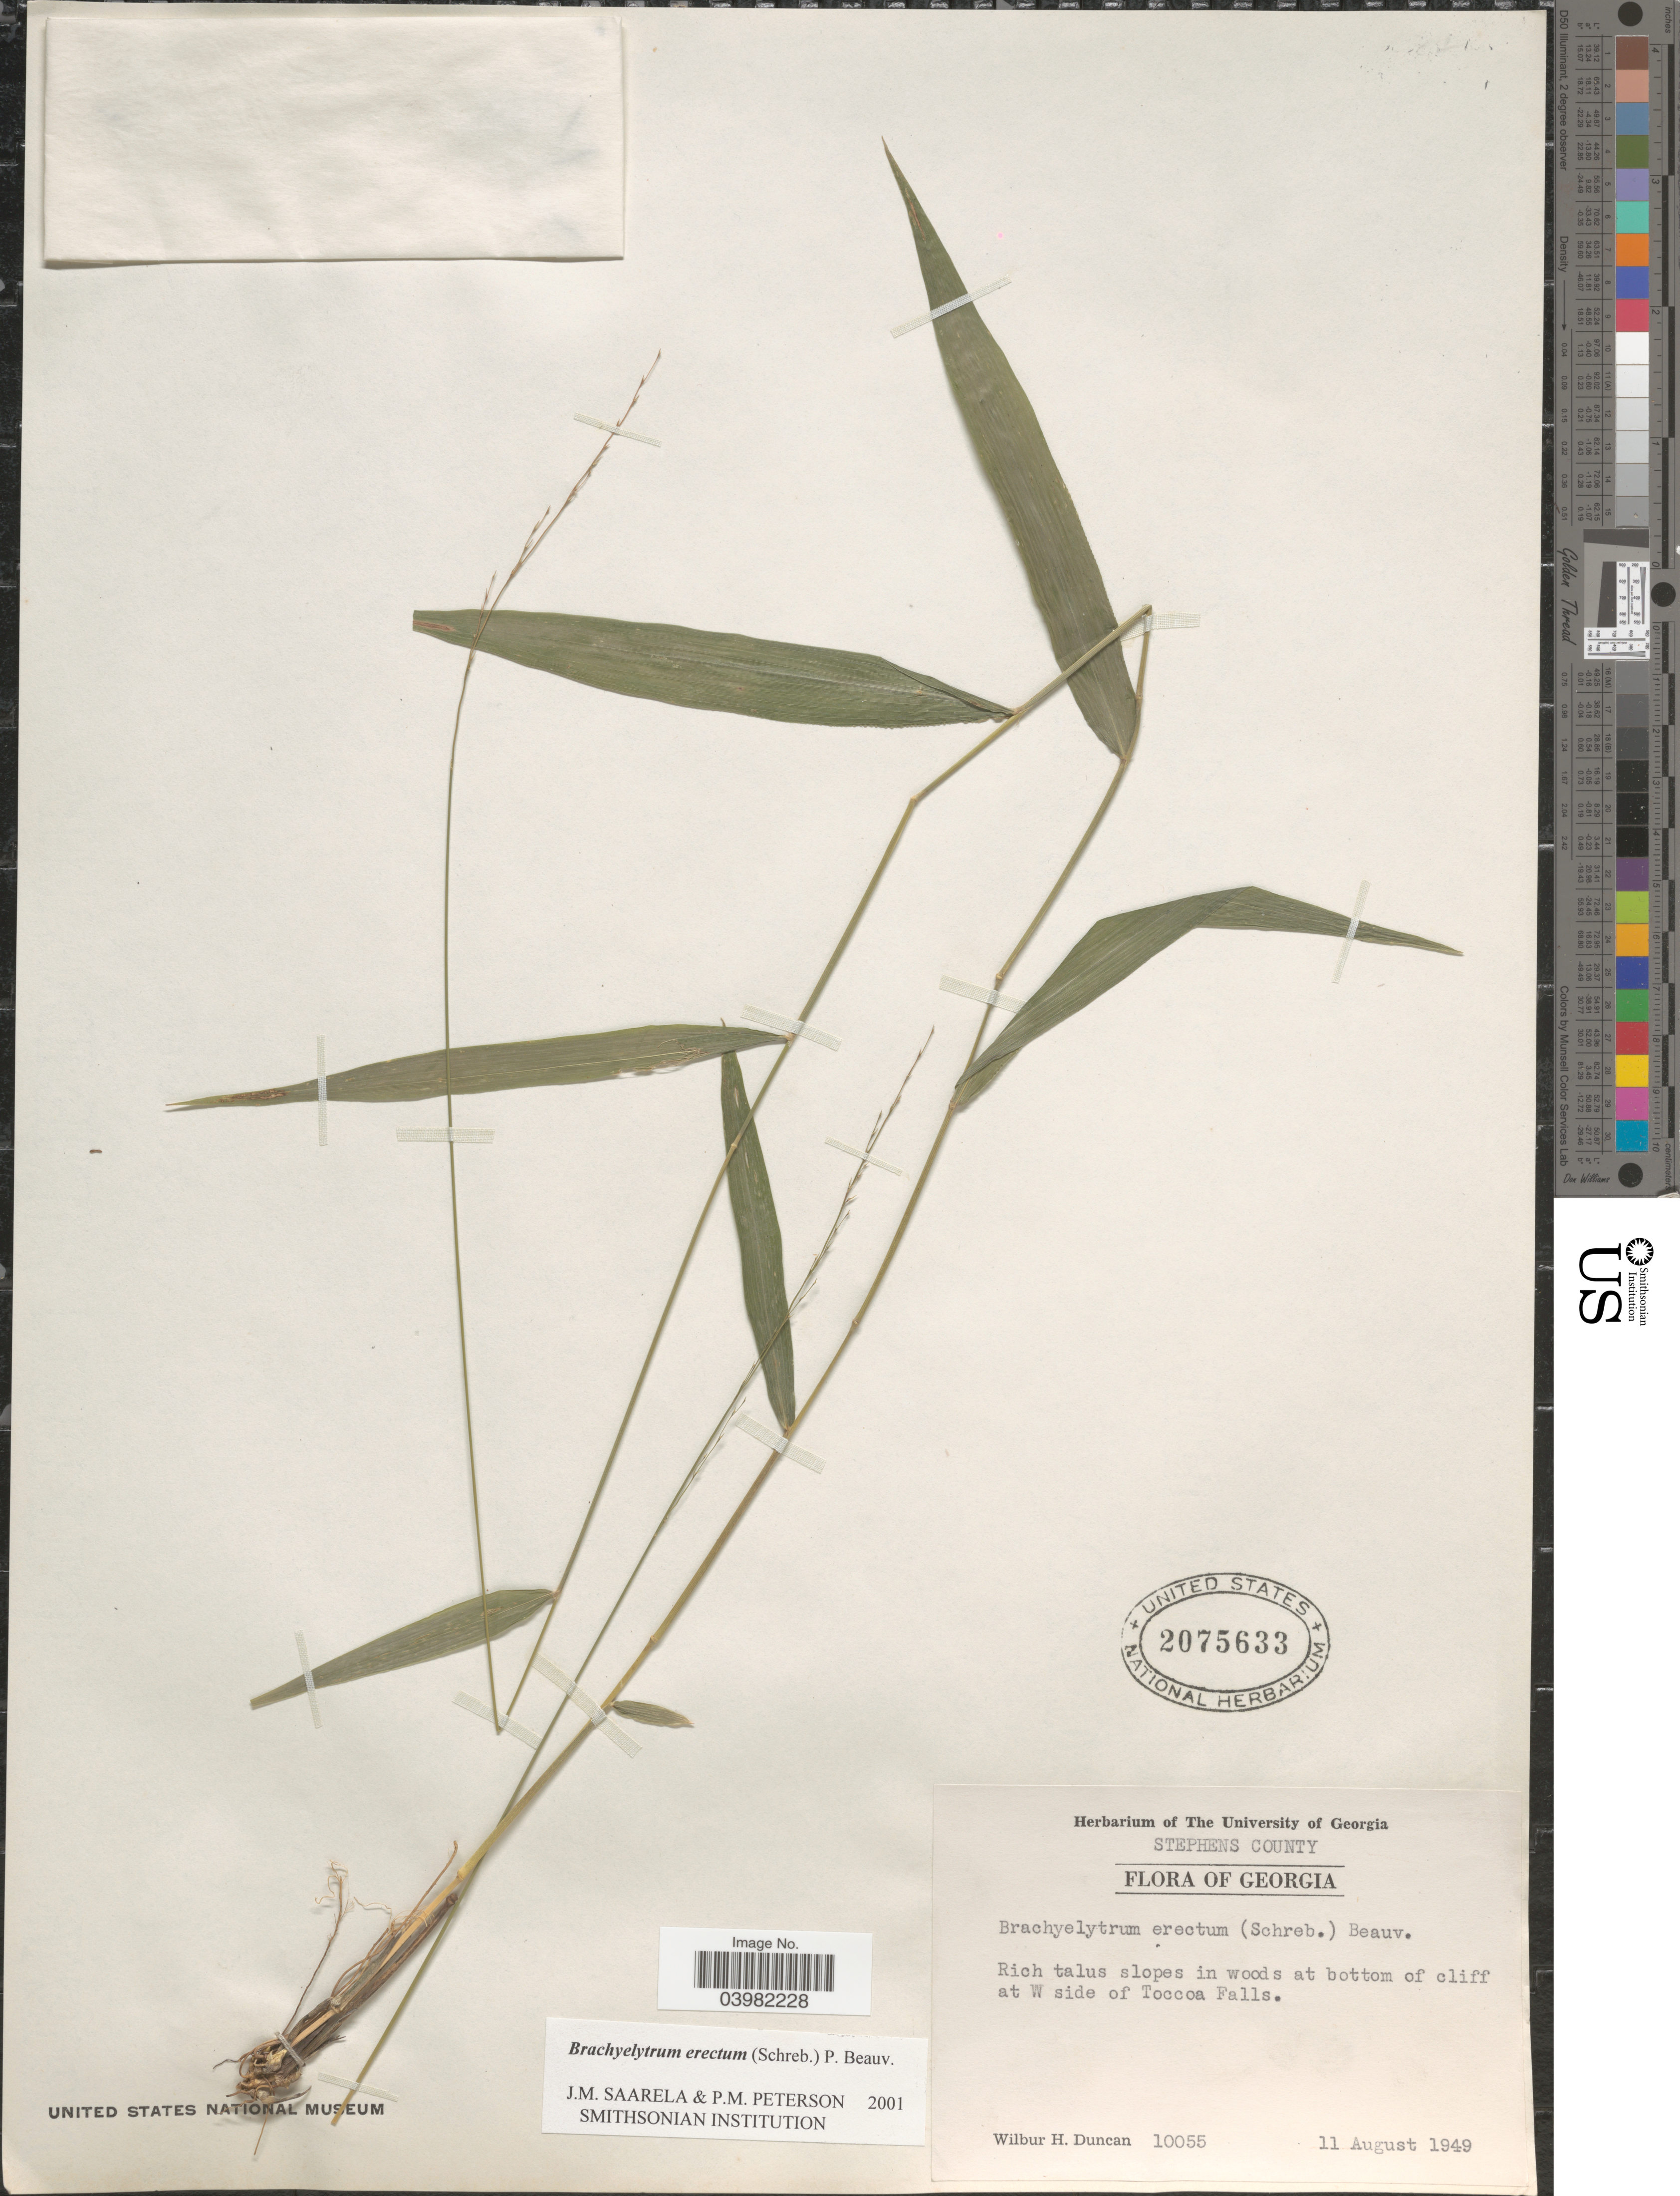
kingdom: Plantae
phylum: Tracheophyta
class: Liliopsida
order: Poales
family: Poaceae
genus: Brachyelytrum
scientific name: Brachyelytrum erectum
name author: (Schreb.) P. Beauv.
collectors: W. H. Duncan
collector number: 10055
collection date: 1949-08-11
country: United States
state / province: Georgia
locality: Stephens County. At bottom of cliff at W side of Toccoa Falls.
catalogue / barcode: US 2075633